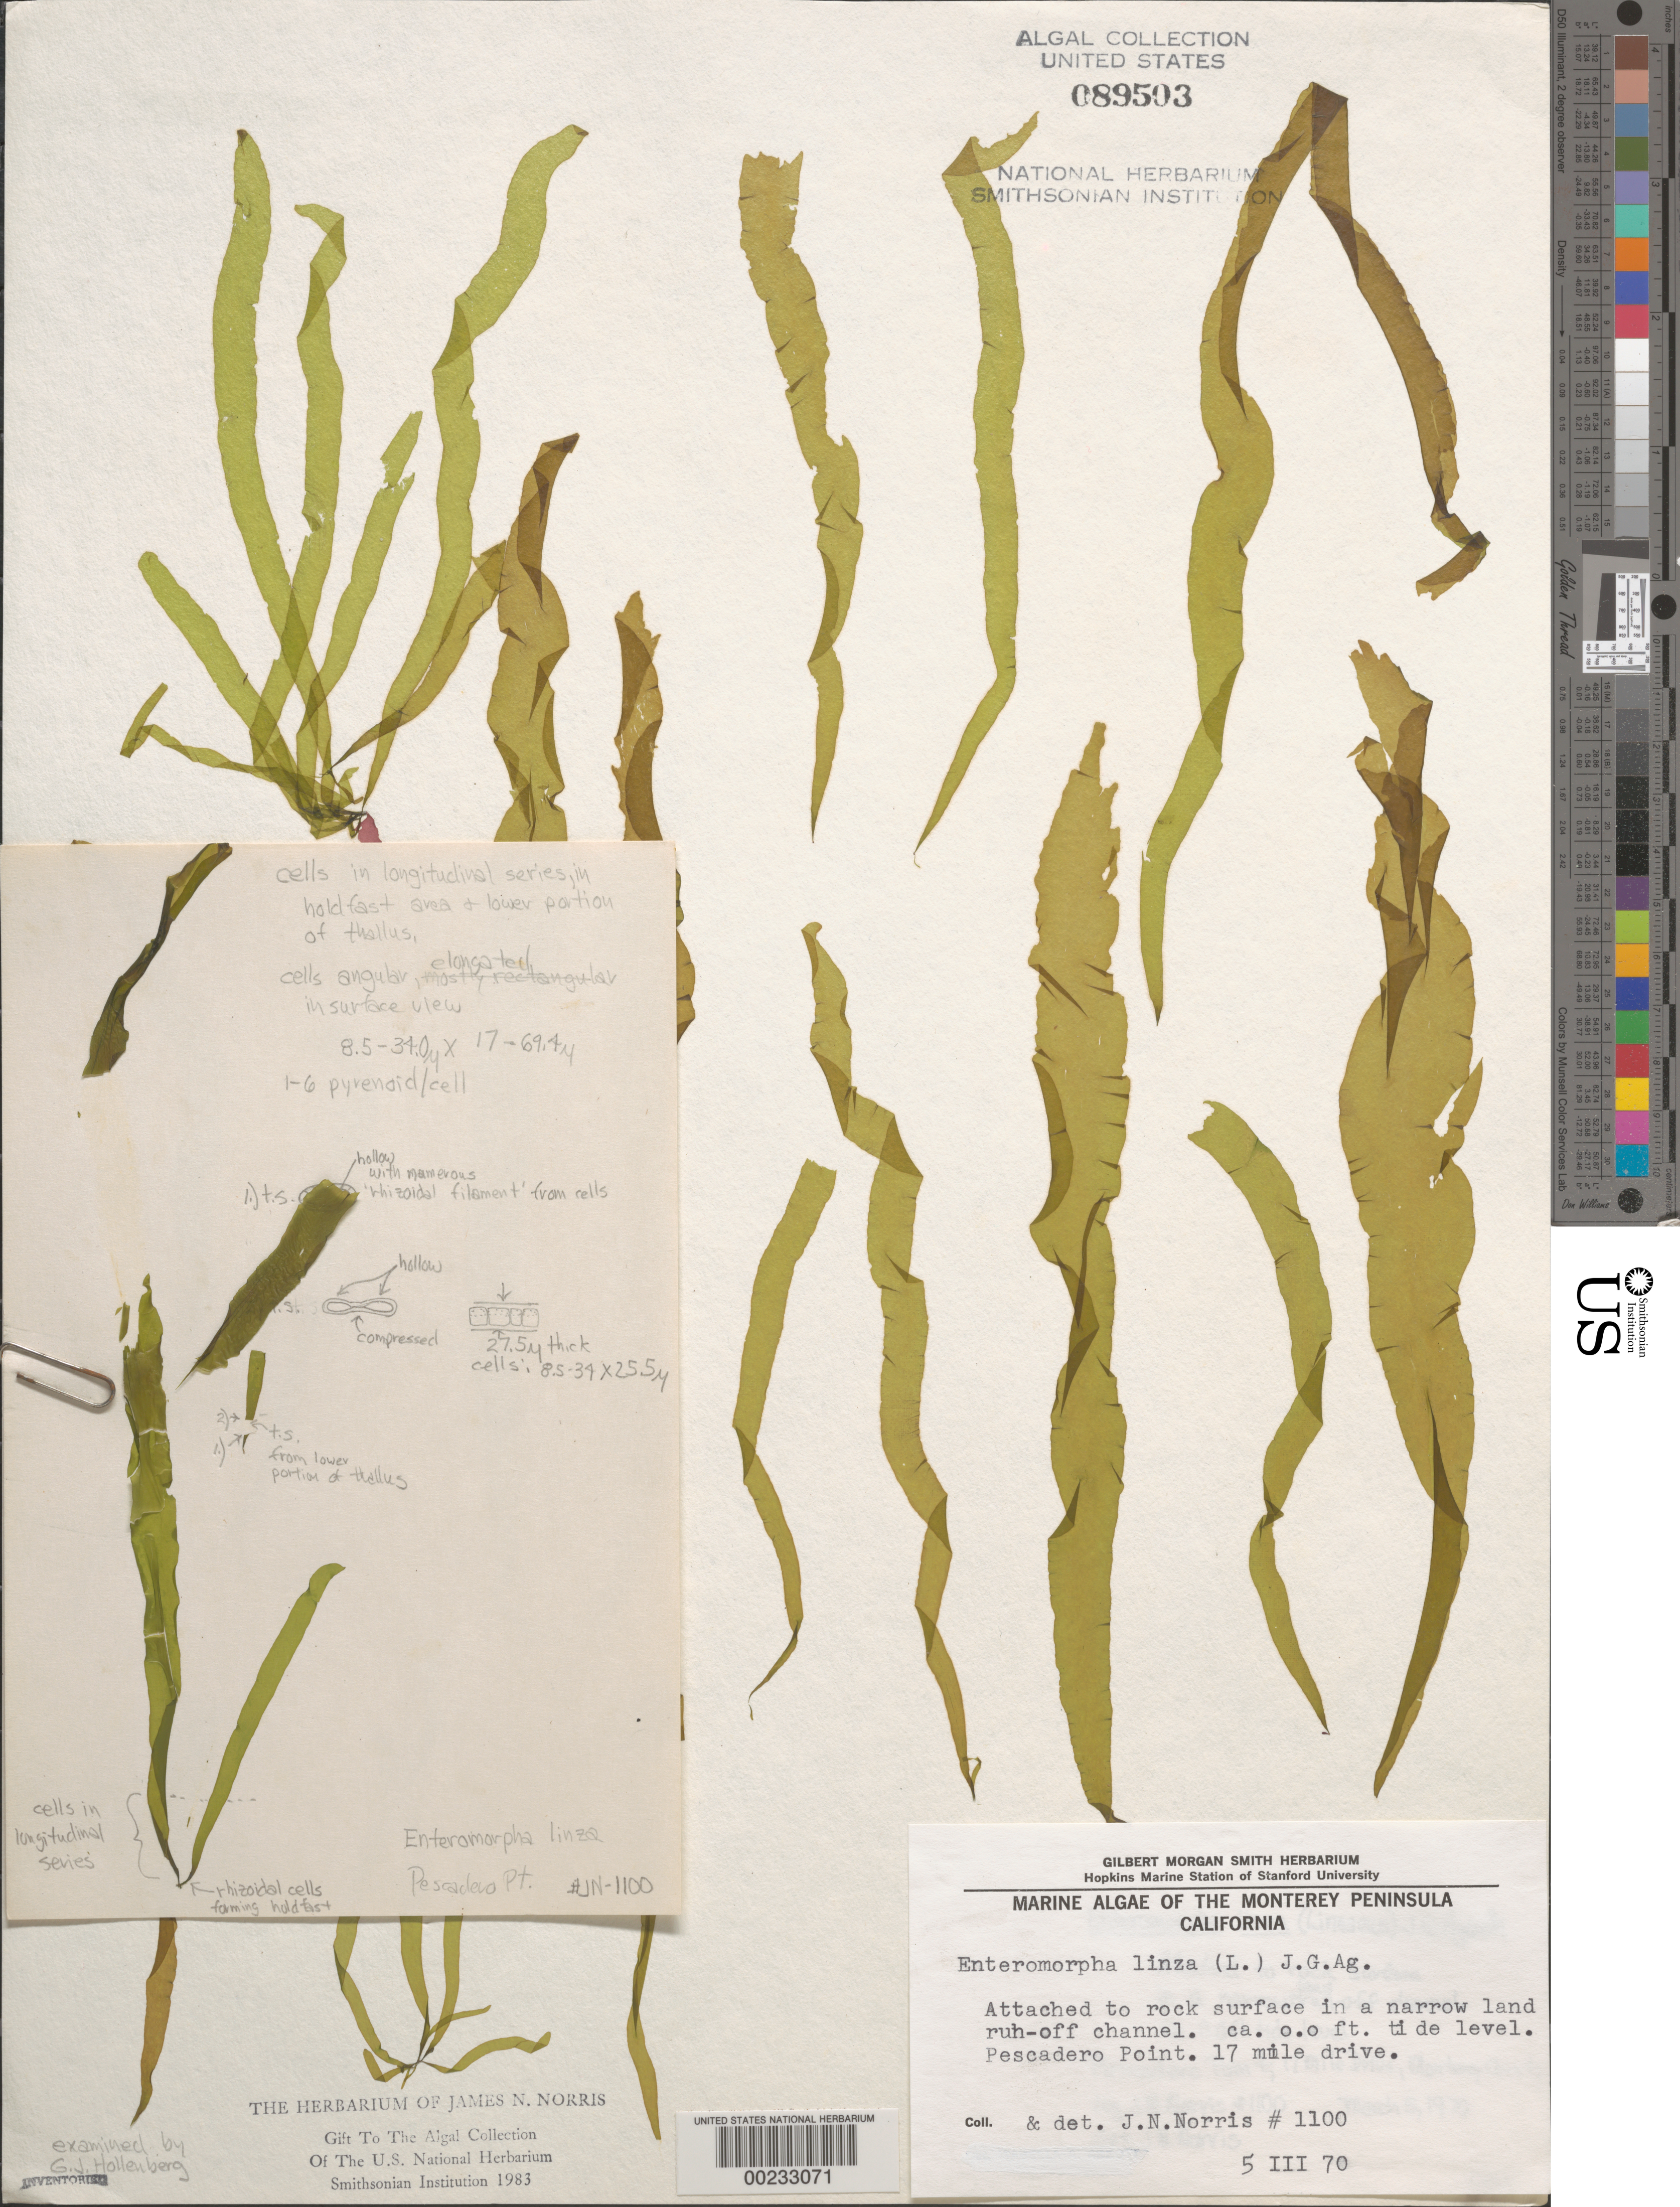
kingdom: Plantae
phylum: Chlorophyta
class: Ulvophyceae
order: Ulvales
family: Ulvaceae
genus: Ulva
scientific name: Ulva clathrata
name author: (Roth) C. Agardh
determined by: Algae name updating Project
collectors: J. N. Norris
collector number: JN-1100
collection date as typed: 05 Mar 1970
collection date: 1970-03-05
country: United States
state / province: California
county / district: Monterey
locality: Pescadero Point, 17 Mile Drive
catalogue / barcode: US 89503